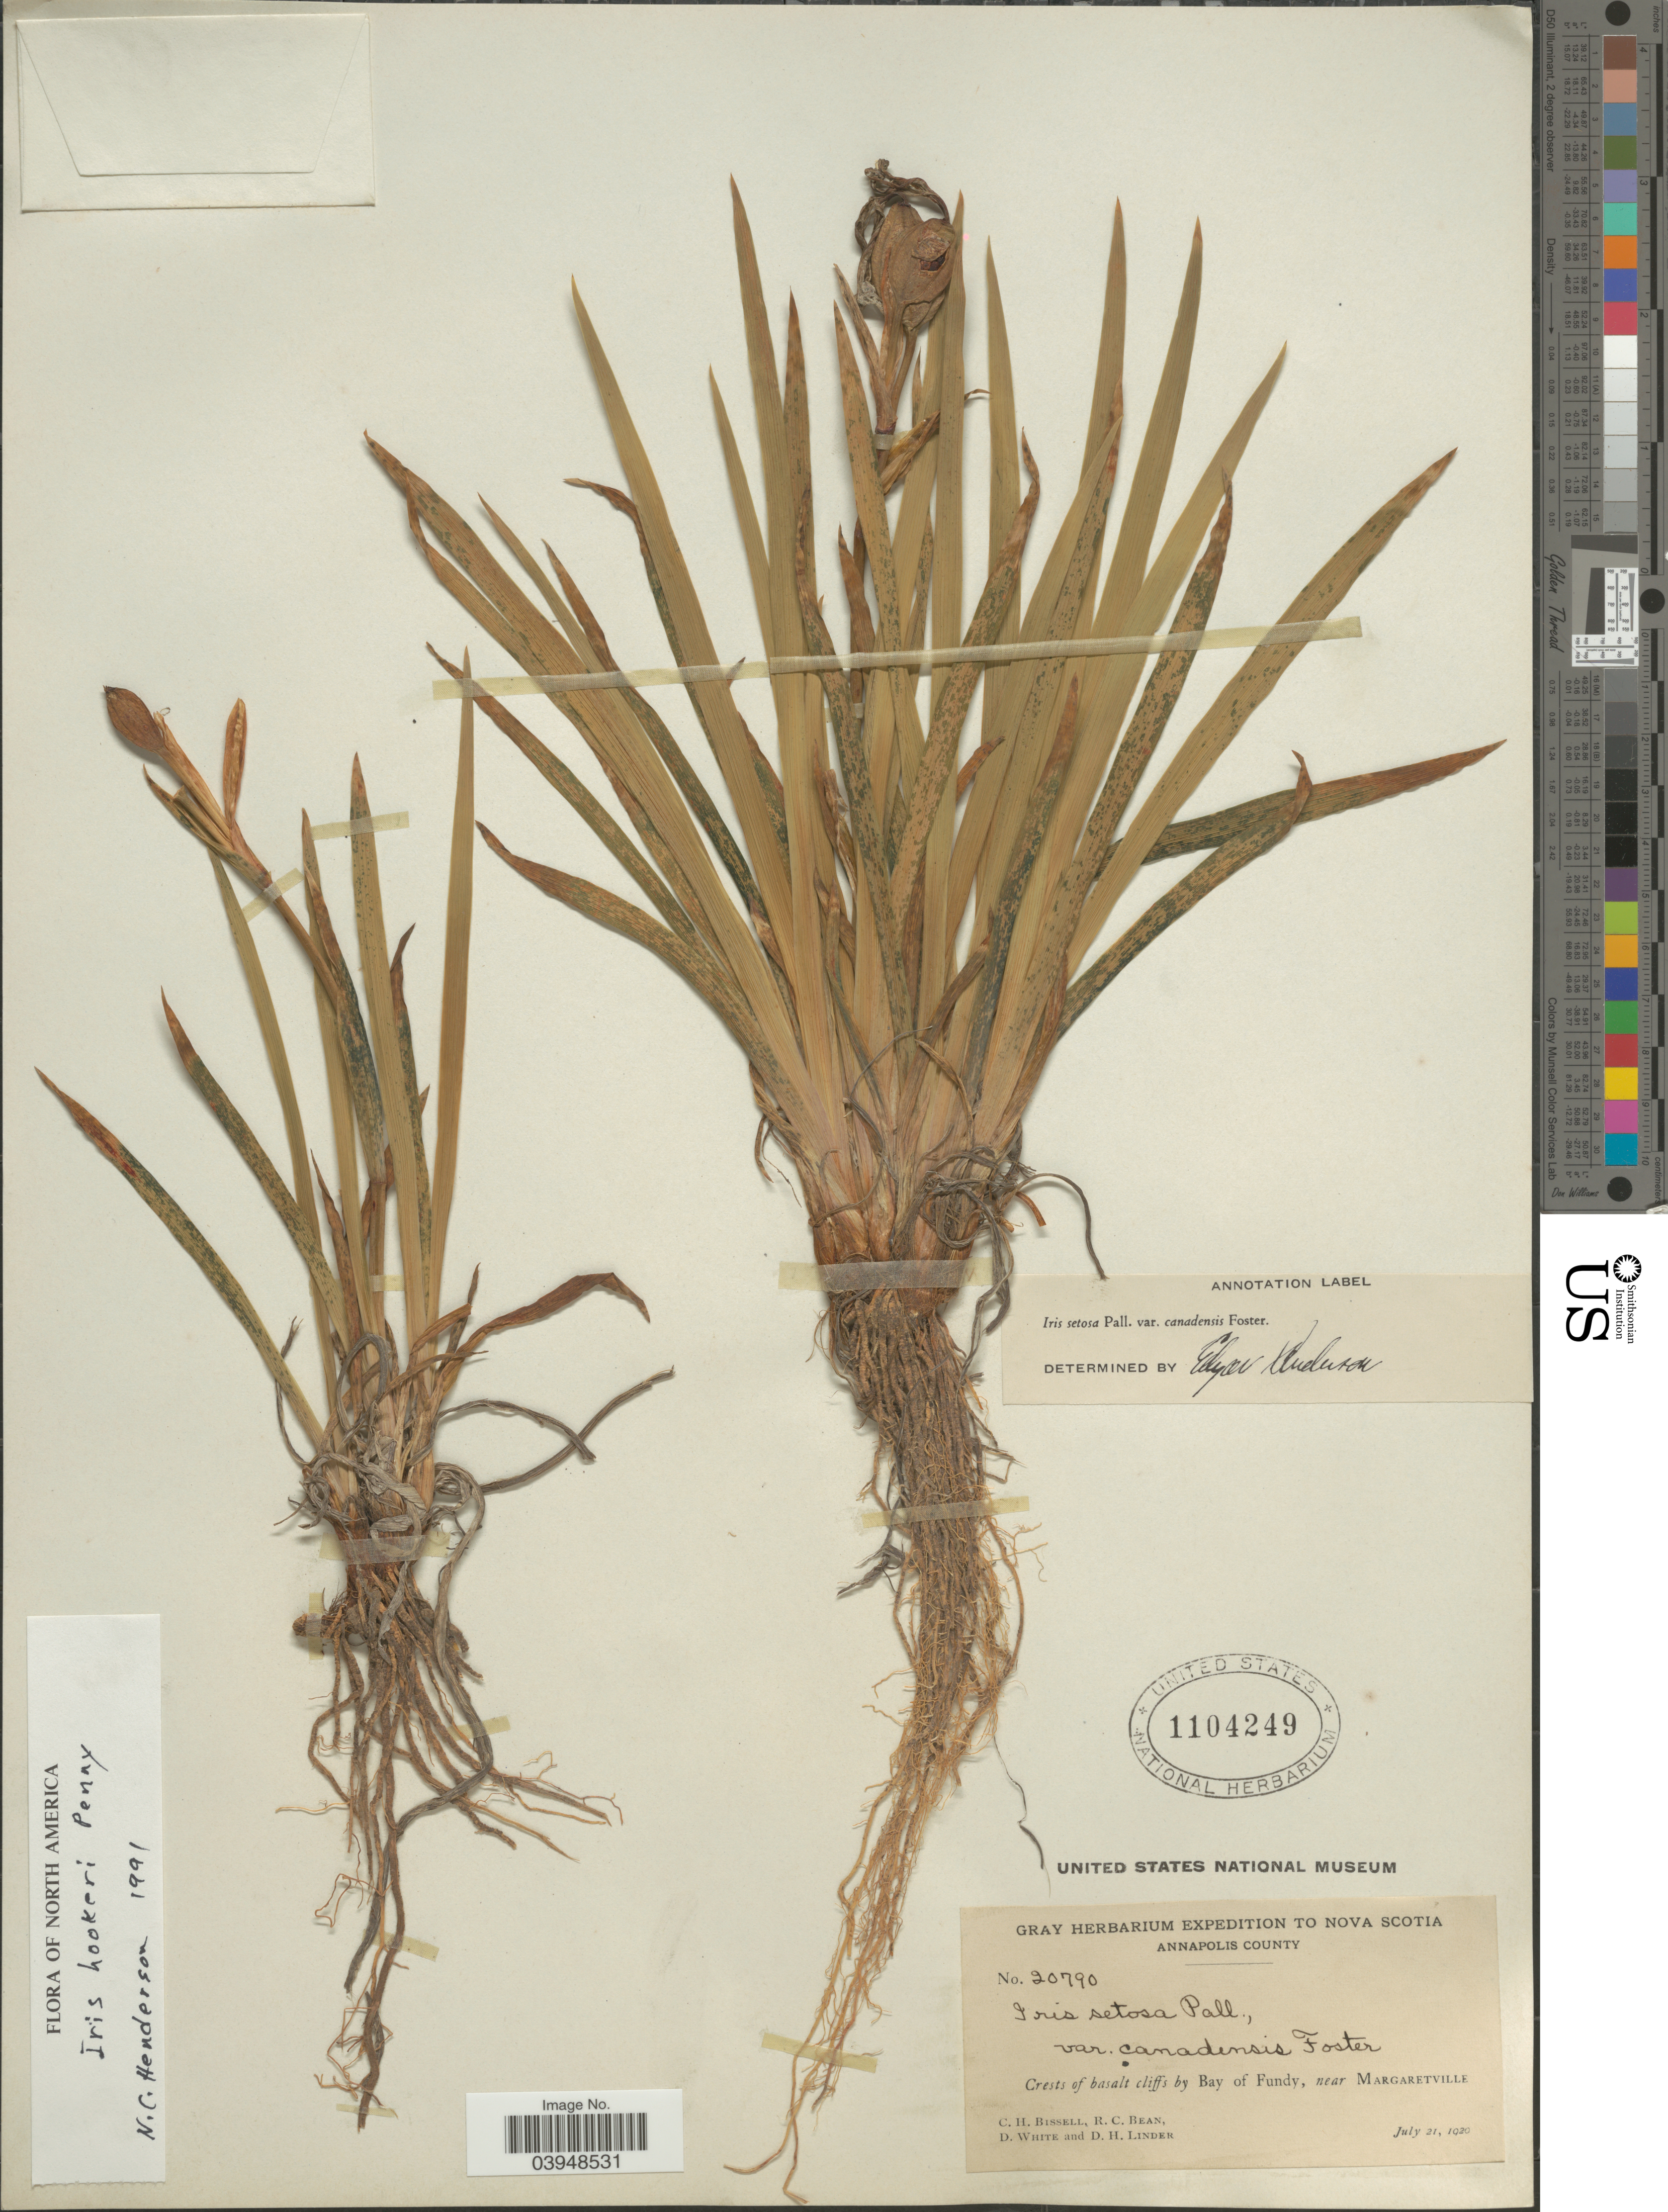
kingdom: Plantae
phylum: Tracheophyta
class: Liliopsida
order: Asparagales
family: Iridaceae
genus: Iris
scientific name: Iris hookeri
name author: Penny ex G. Don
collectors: C. Bissell, R. Bean, D. White & D. Linder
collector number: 20790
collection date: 1920-07-21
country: Canada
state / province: Nova Scotia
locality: Annapolis County. Crests of basalt cliffs by Bay of Fundy, near Margaretville.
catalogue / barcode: US 1104249